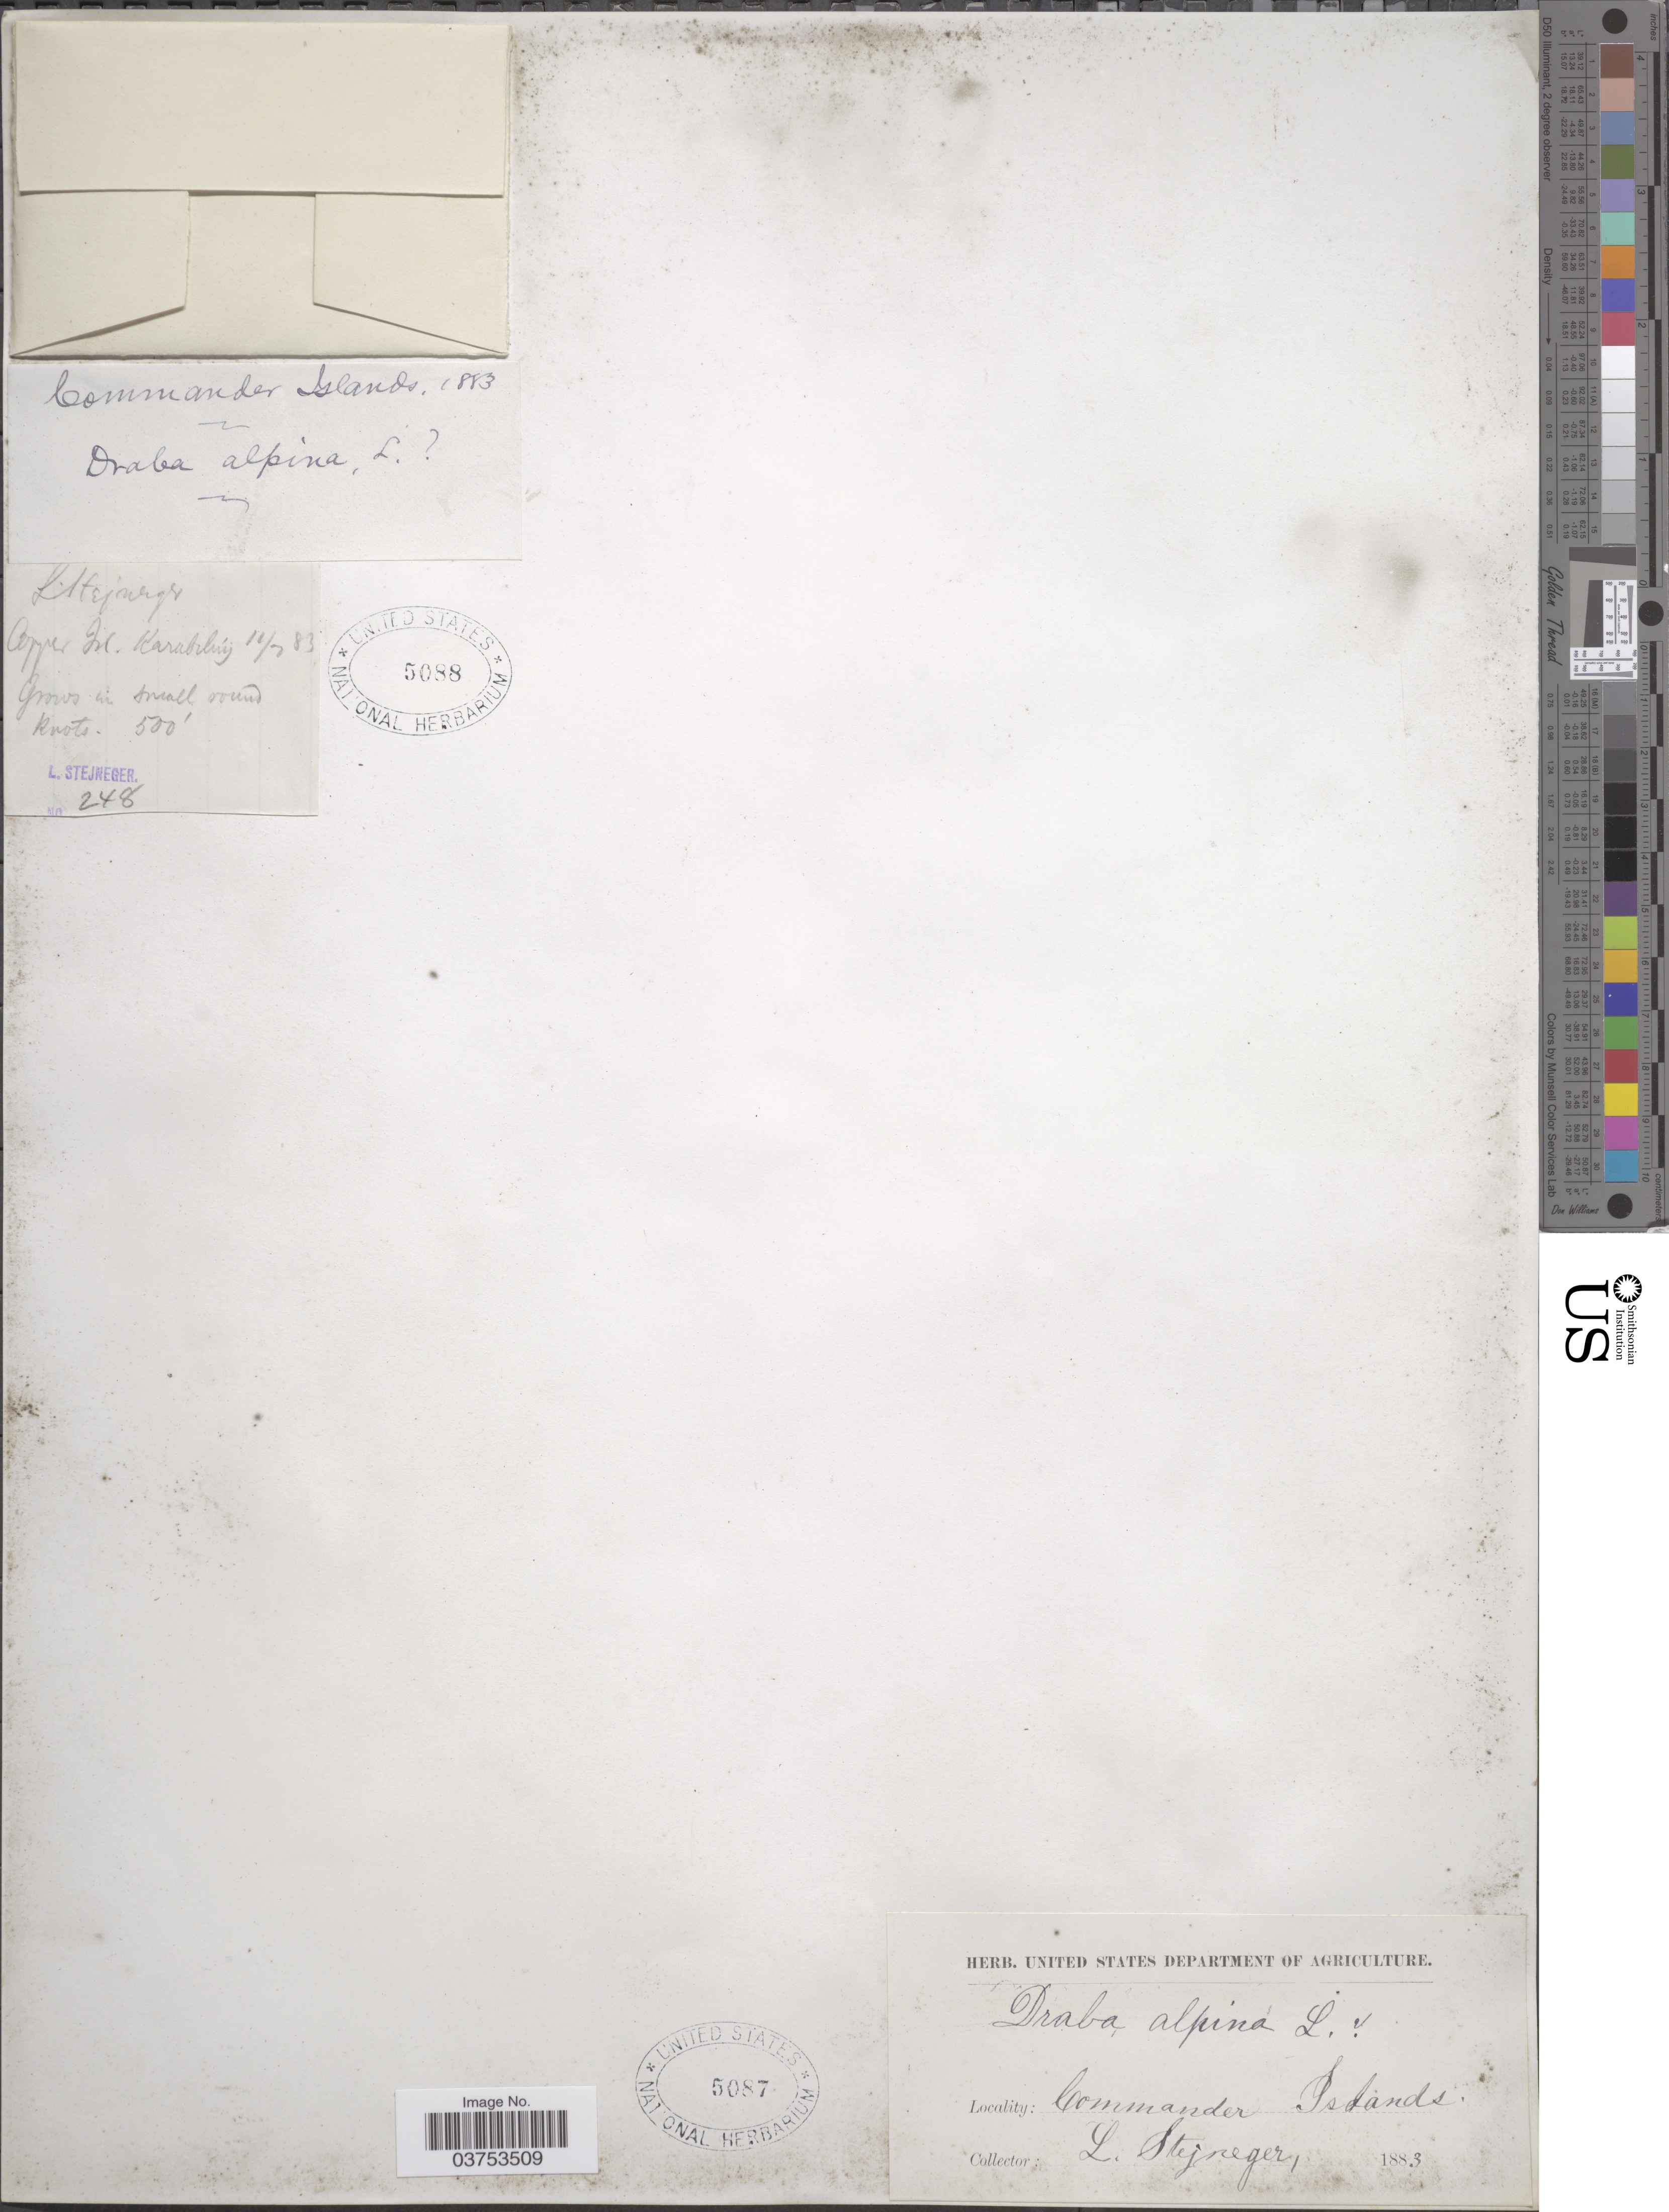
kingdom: Plantae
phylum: Tracheophyta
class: Magnoliopsida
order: Brassicales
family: Brassicaceae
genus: Draba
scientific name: Draba alpina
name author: L.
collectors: L. Steijneger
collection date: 1883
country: Russian Federation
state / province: Kamchatka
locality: Commander Islands.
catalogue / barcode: US 5087-2